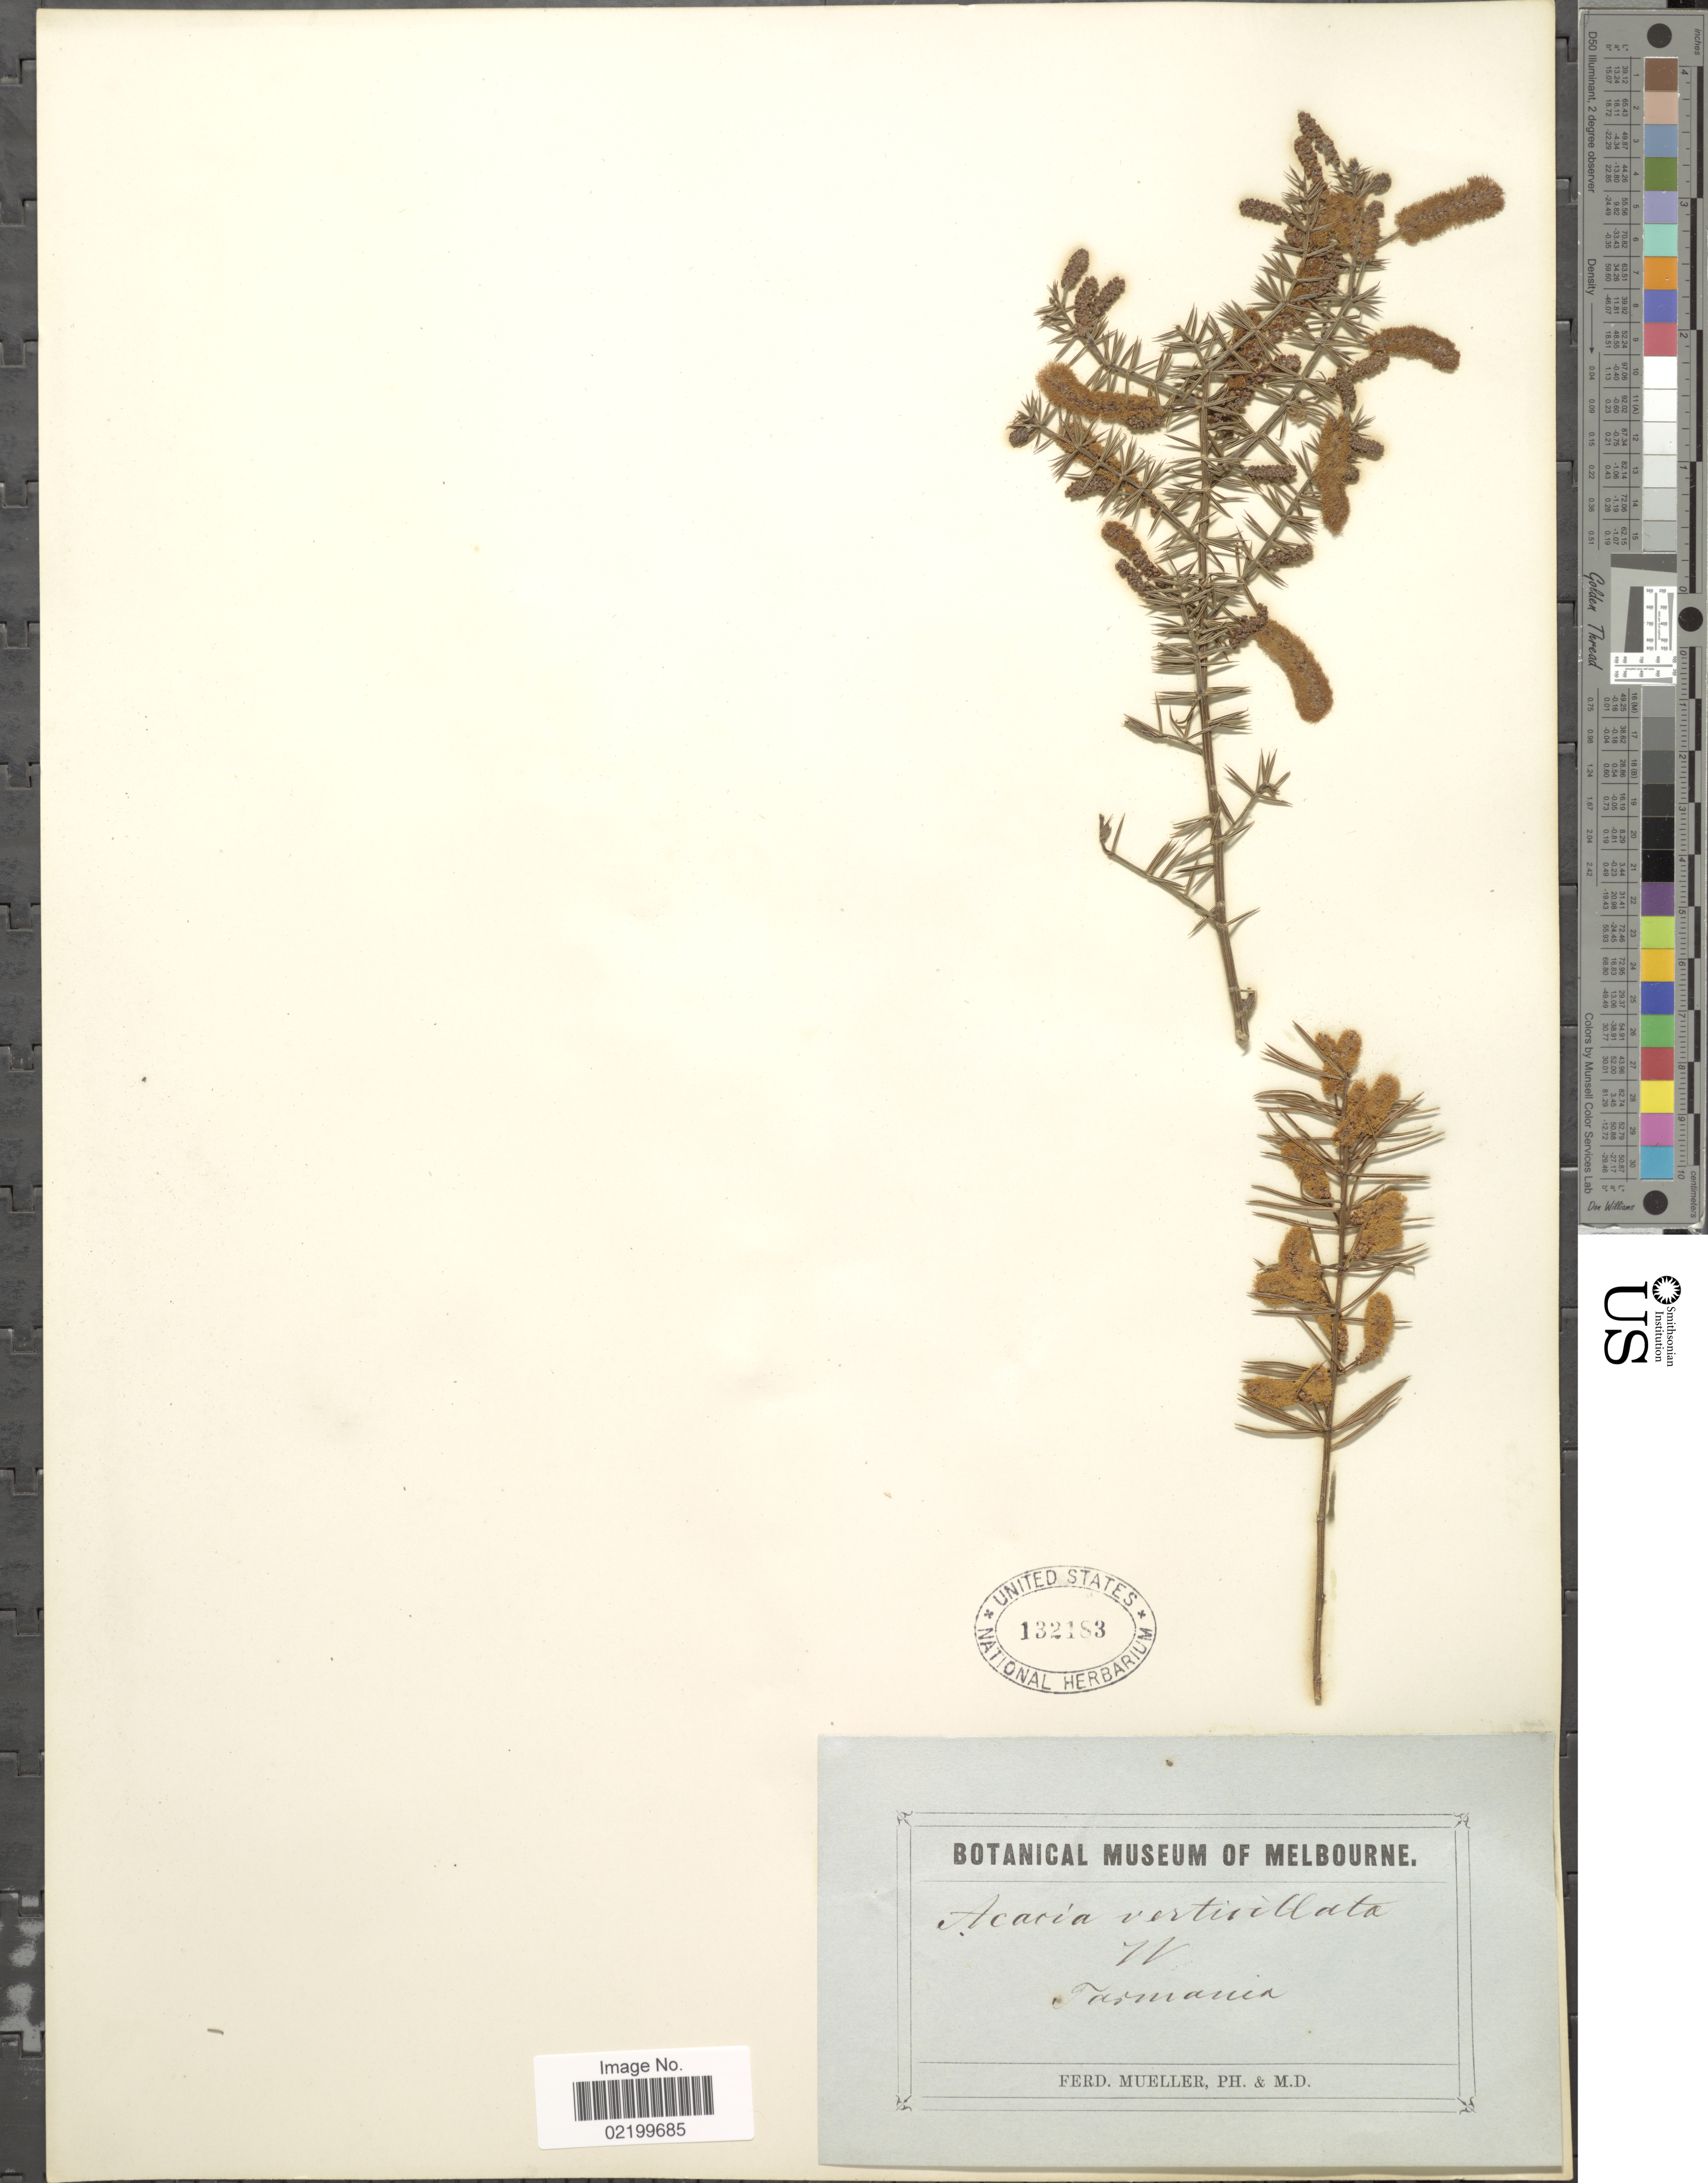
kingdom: Plantae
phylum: Tracheophyta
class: Magnoliopsida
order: Fabales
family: Fabaceae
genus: Acacia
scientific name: Acacia verticillata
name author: (L'Hér.) Willd.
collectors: F. Mueller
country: Australia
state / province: Tasmania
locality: Tasmania.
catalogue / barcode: US 132183